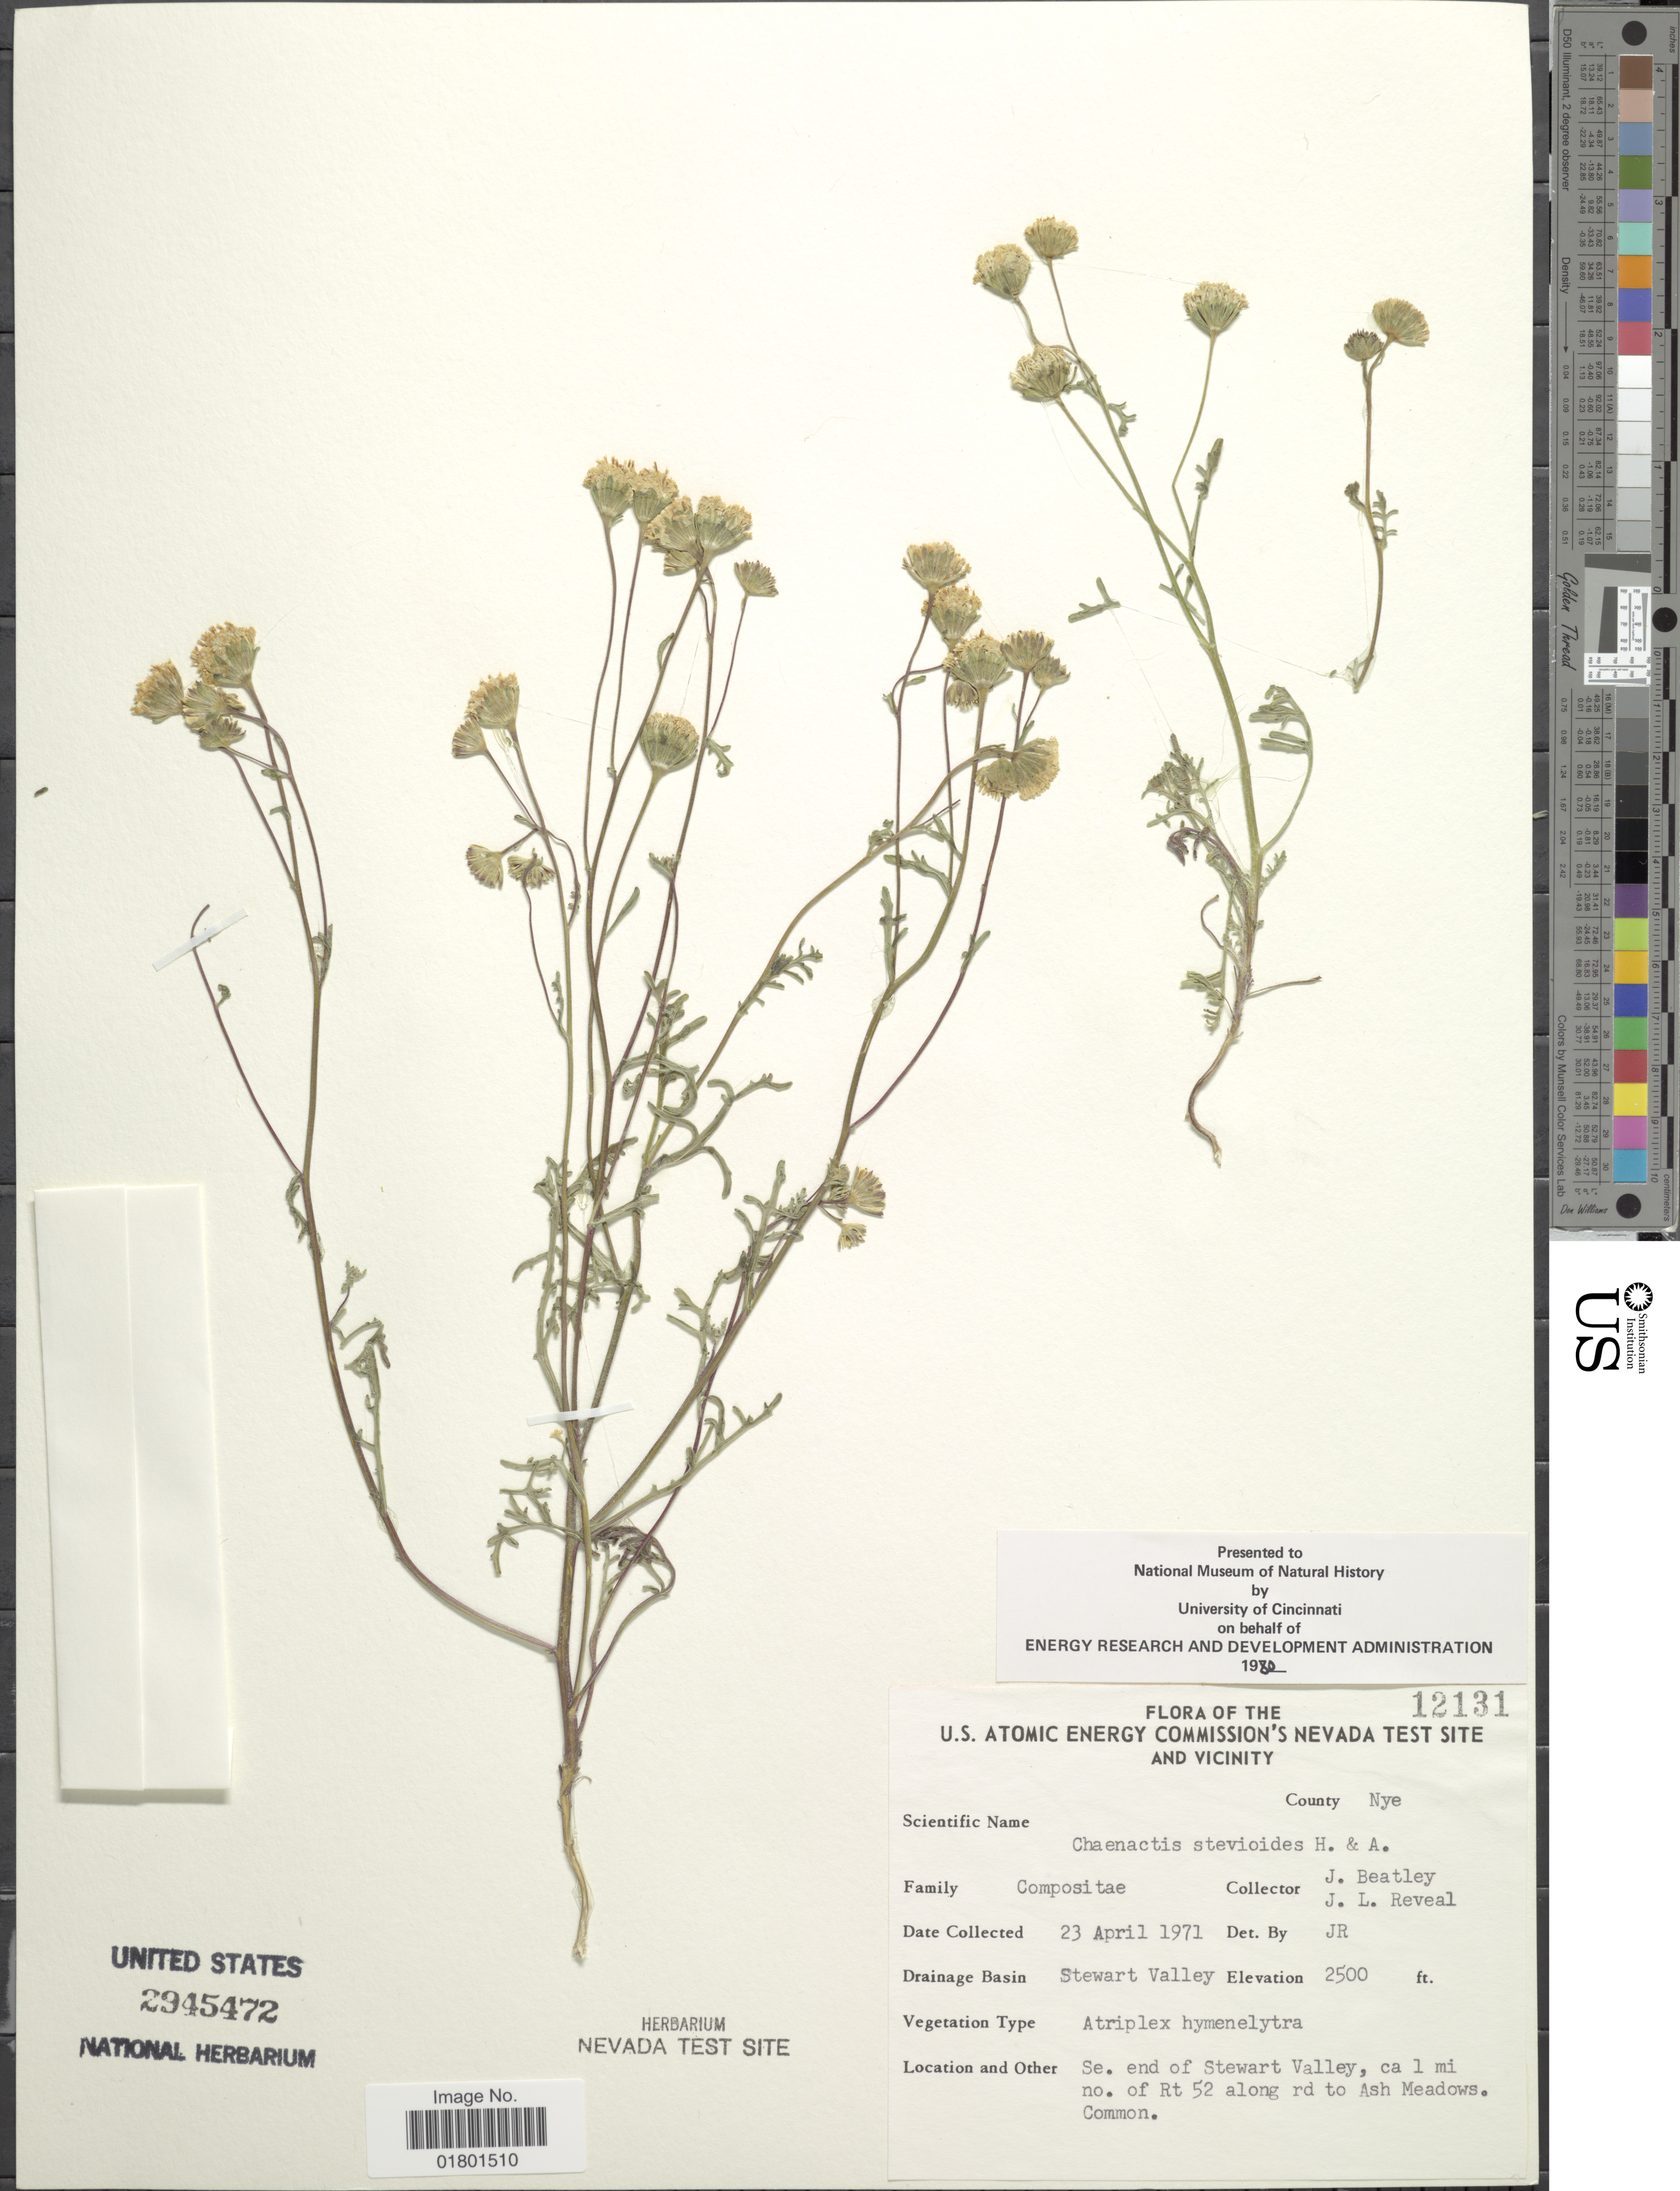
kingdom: Plantae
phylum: Tracheophyta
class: Magnoliopsida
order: Asterales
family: Asteraceae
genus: Chaenactis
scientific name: Chaenactis stevioides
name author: Hook. & Arn.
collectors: J. C. Beatley & J. L. Reveal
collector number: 12131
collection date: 1971-04-23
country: United States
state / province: Nevada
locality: U. S. Atomic Energy Commission's Nevada Test Site and vicinity, County Nye, Stewart Valley, Se. end of Stewart Valley, ca 1 mi no. of Rt 52 along rd to Ash Meadows.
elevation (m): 762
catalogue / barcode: US 2945472